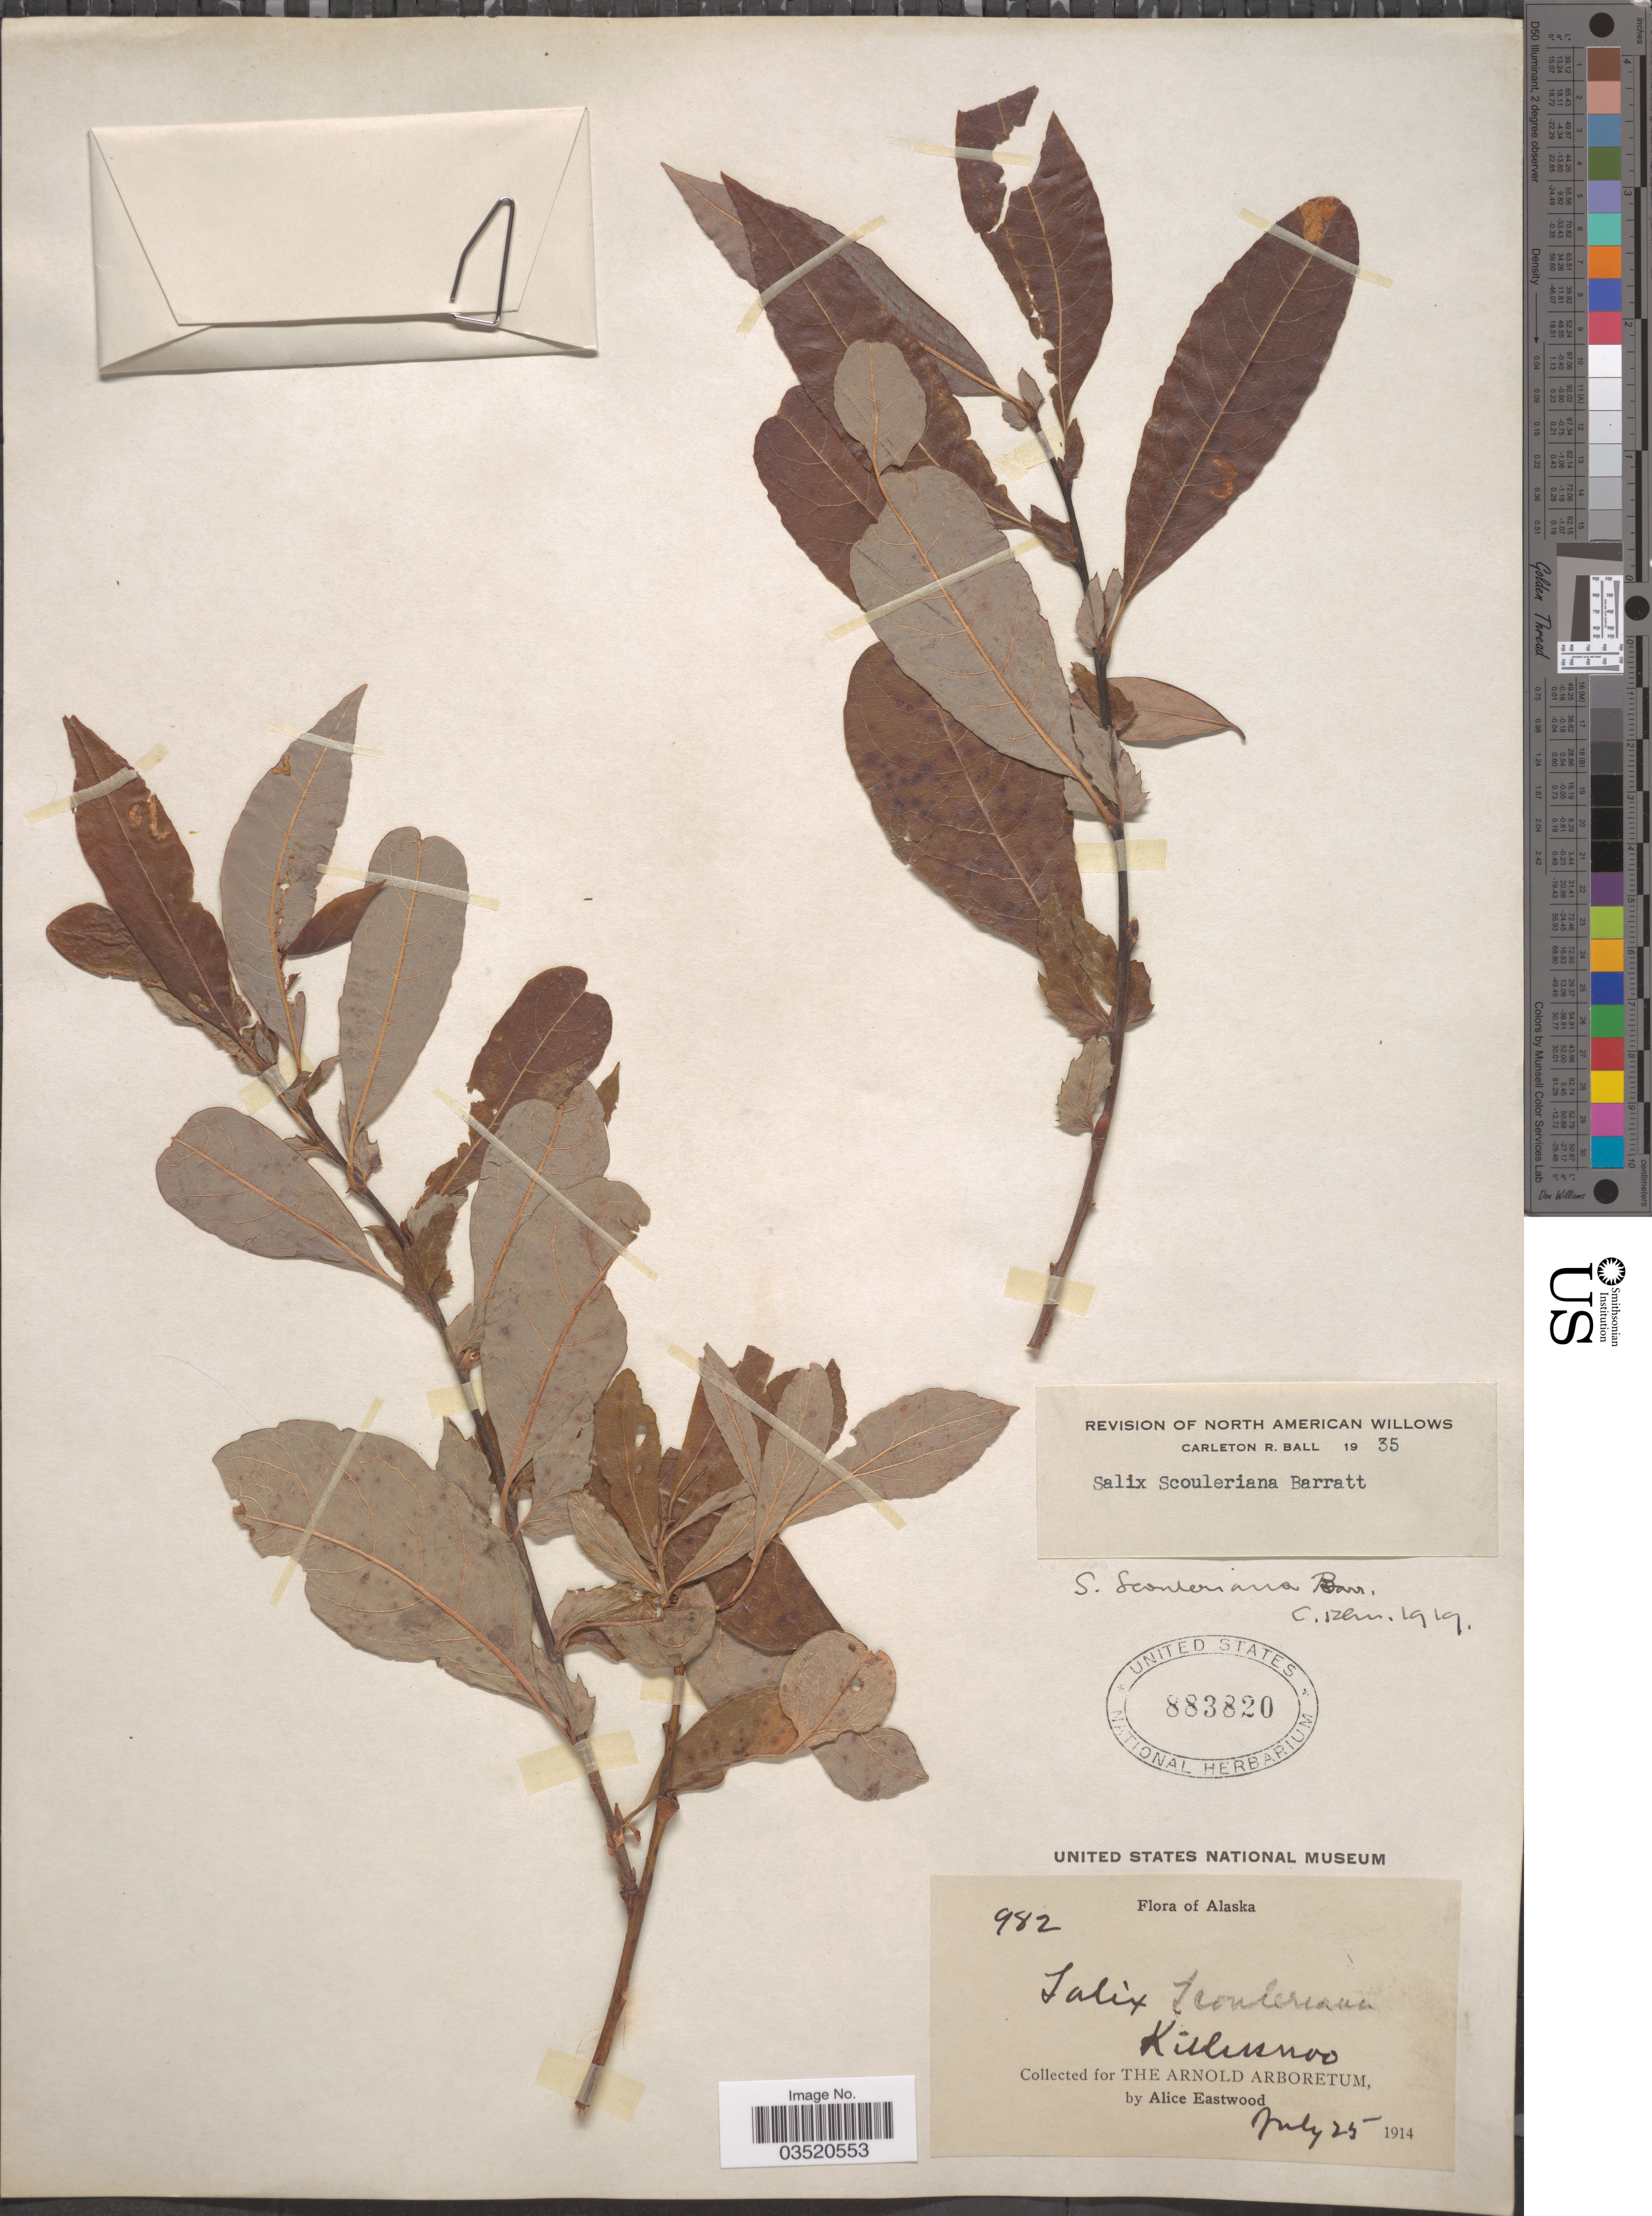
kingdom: Plantae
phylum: Tracheophyta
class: Magnoliopsida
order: Malpighiales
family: Salicaceae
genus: Salix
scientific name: Salix scouleriana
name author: Barratt ex Hook.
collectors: A. Eastwood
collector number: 982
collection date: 1914-07-25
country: United States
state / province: Alaska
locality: Killissnoo.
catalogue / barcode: US 883820